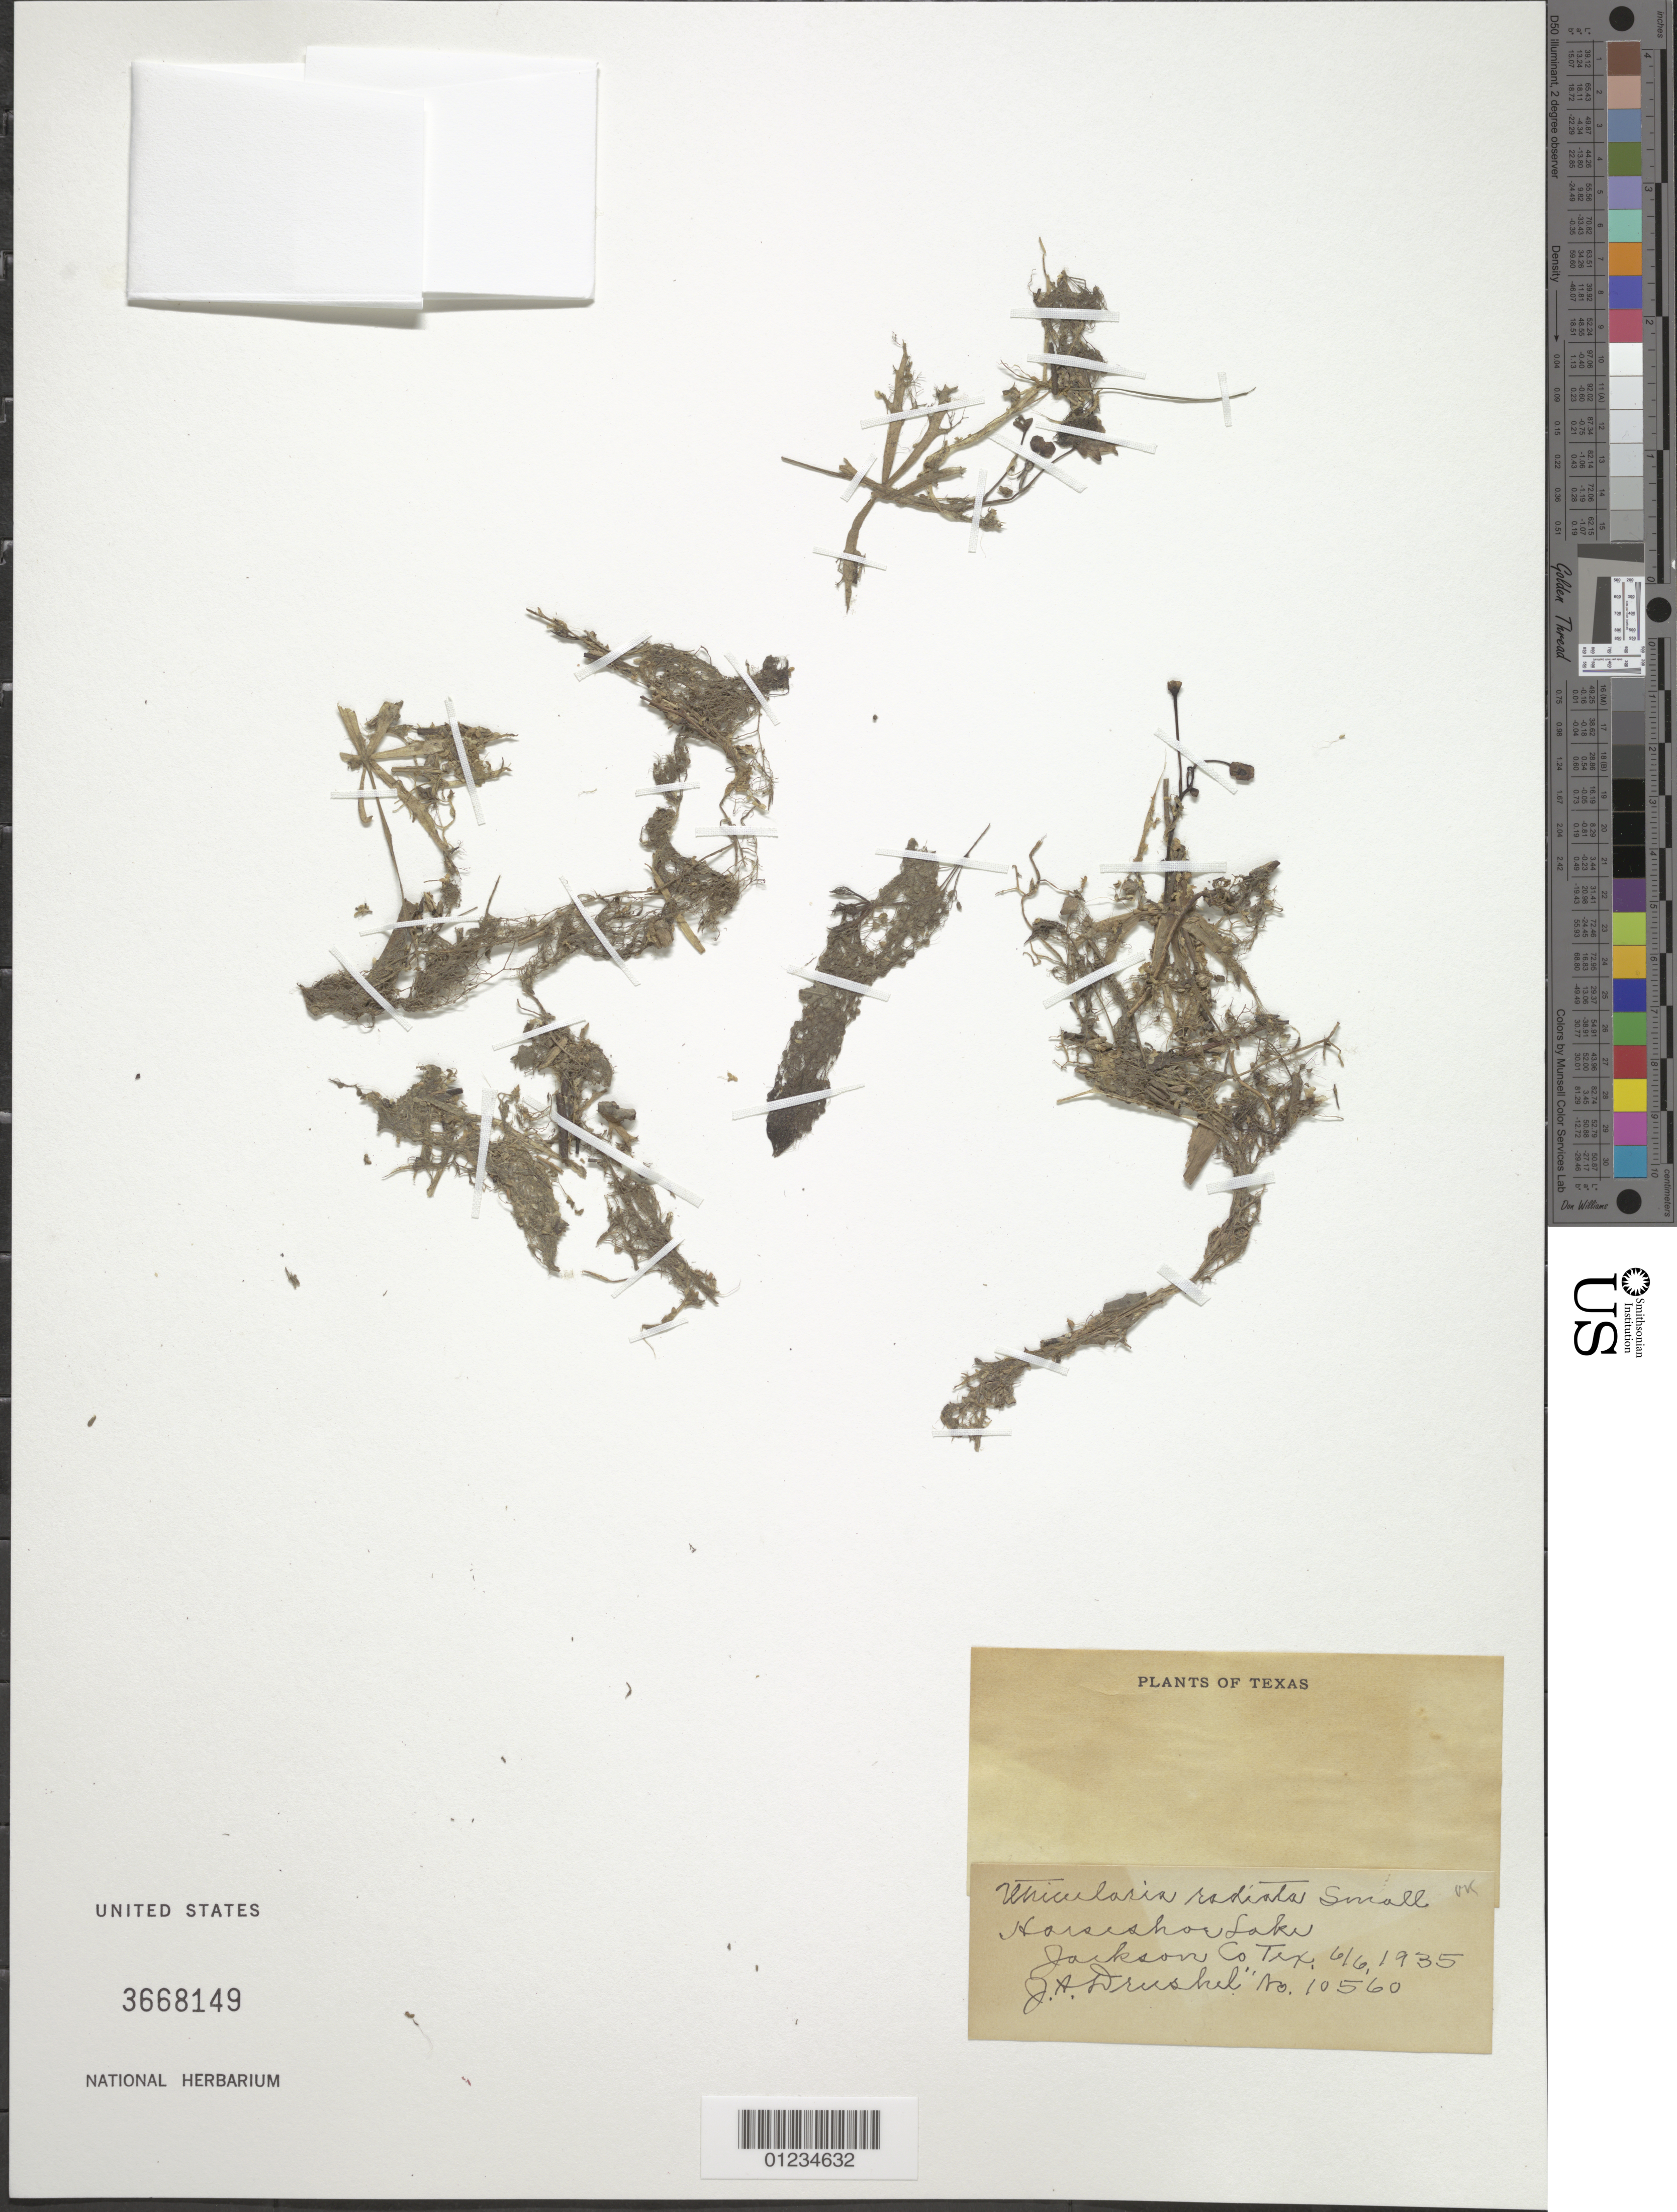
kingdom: Plantae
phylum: Tracheophyta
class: Magnoliopsida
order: Lamiales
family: Lentibulariaceae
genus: Utricularia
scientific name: Utricularia radiata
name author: Small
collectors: J. A. Drushel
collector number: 10560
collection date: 1935-06-06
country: United States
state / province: Texas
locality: Jackson Co.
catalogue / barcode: US 3668149